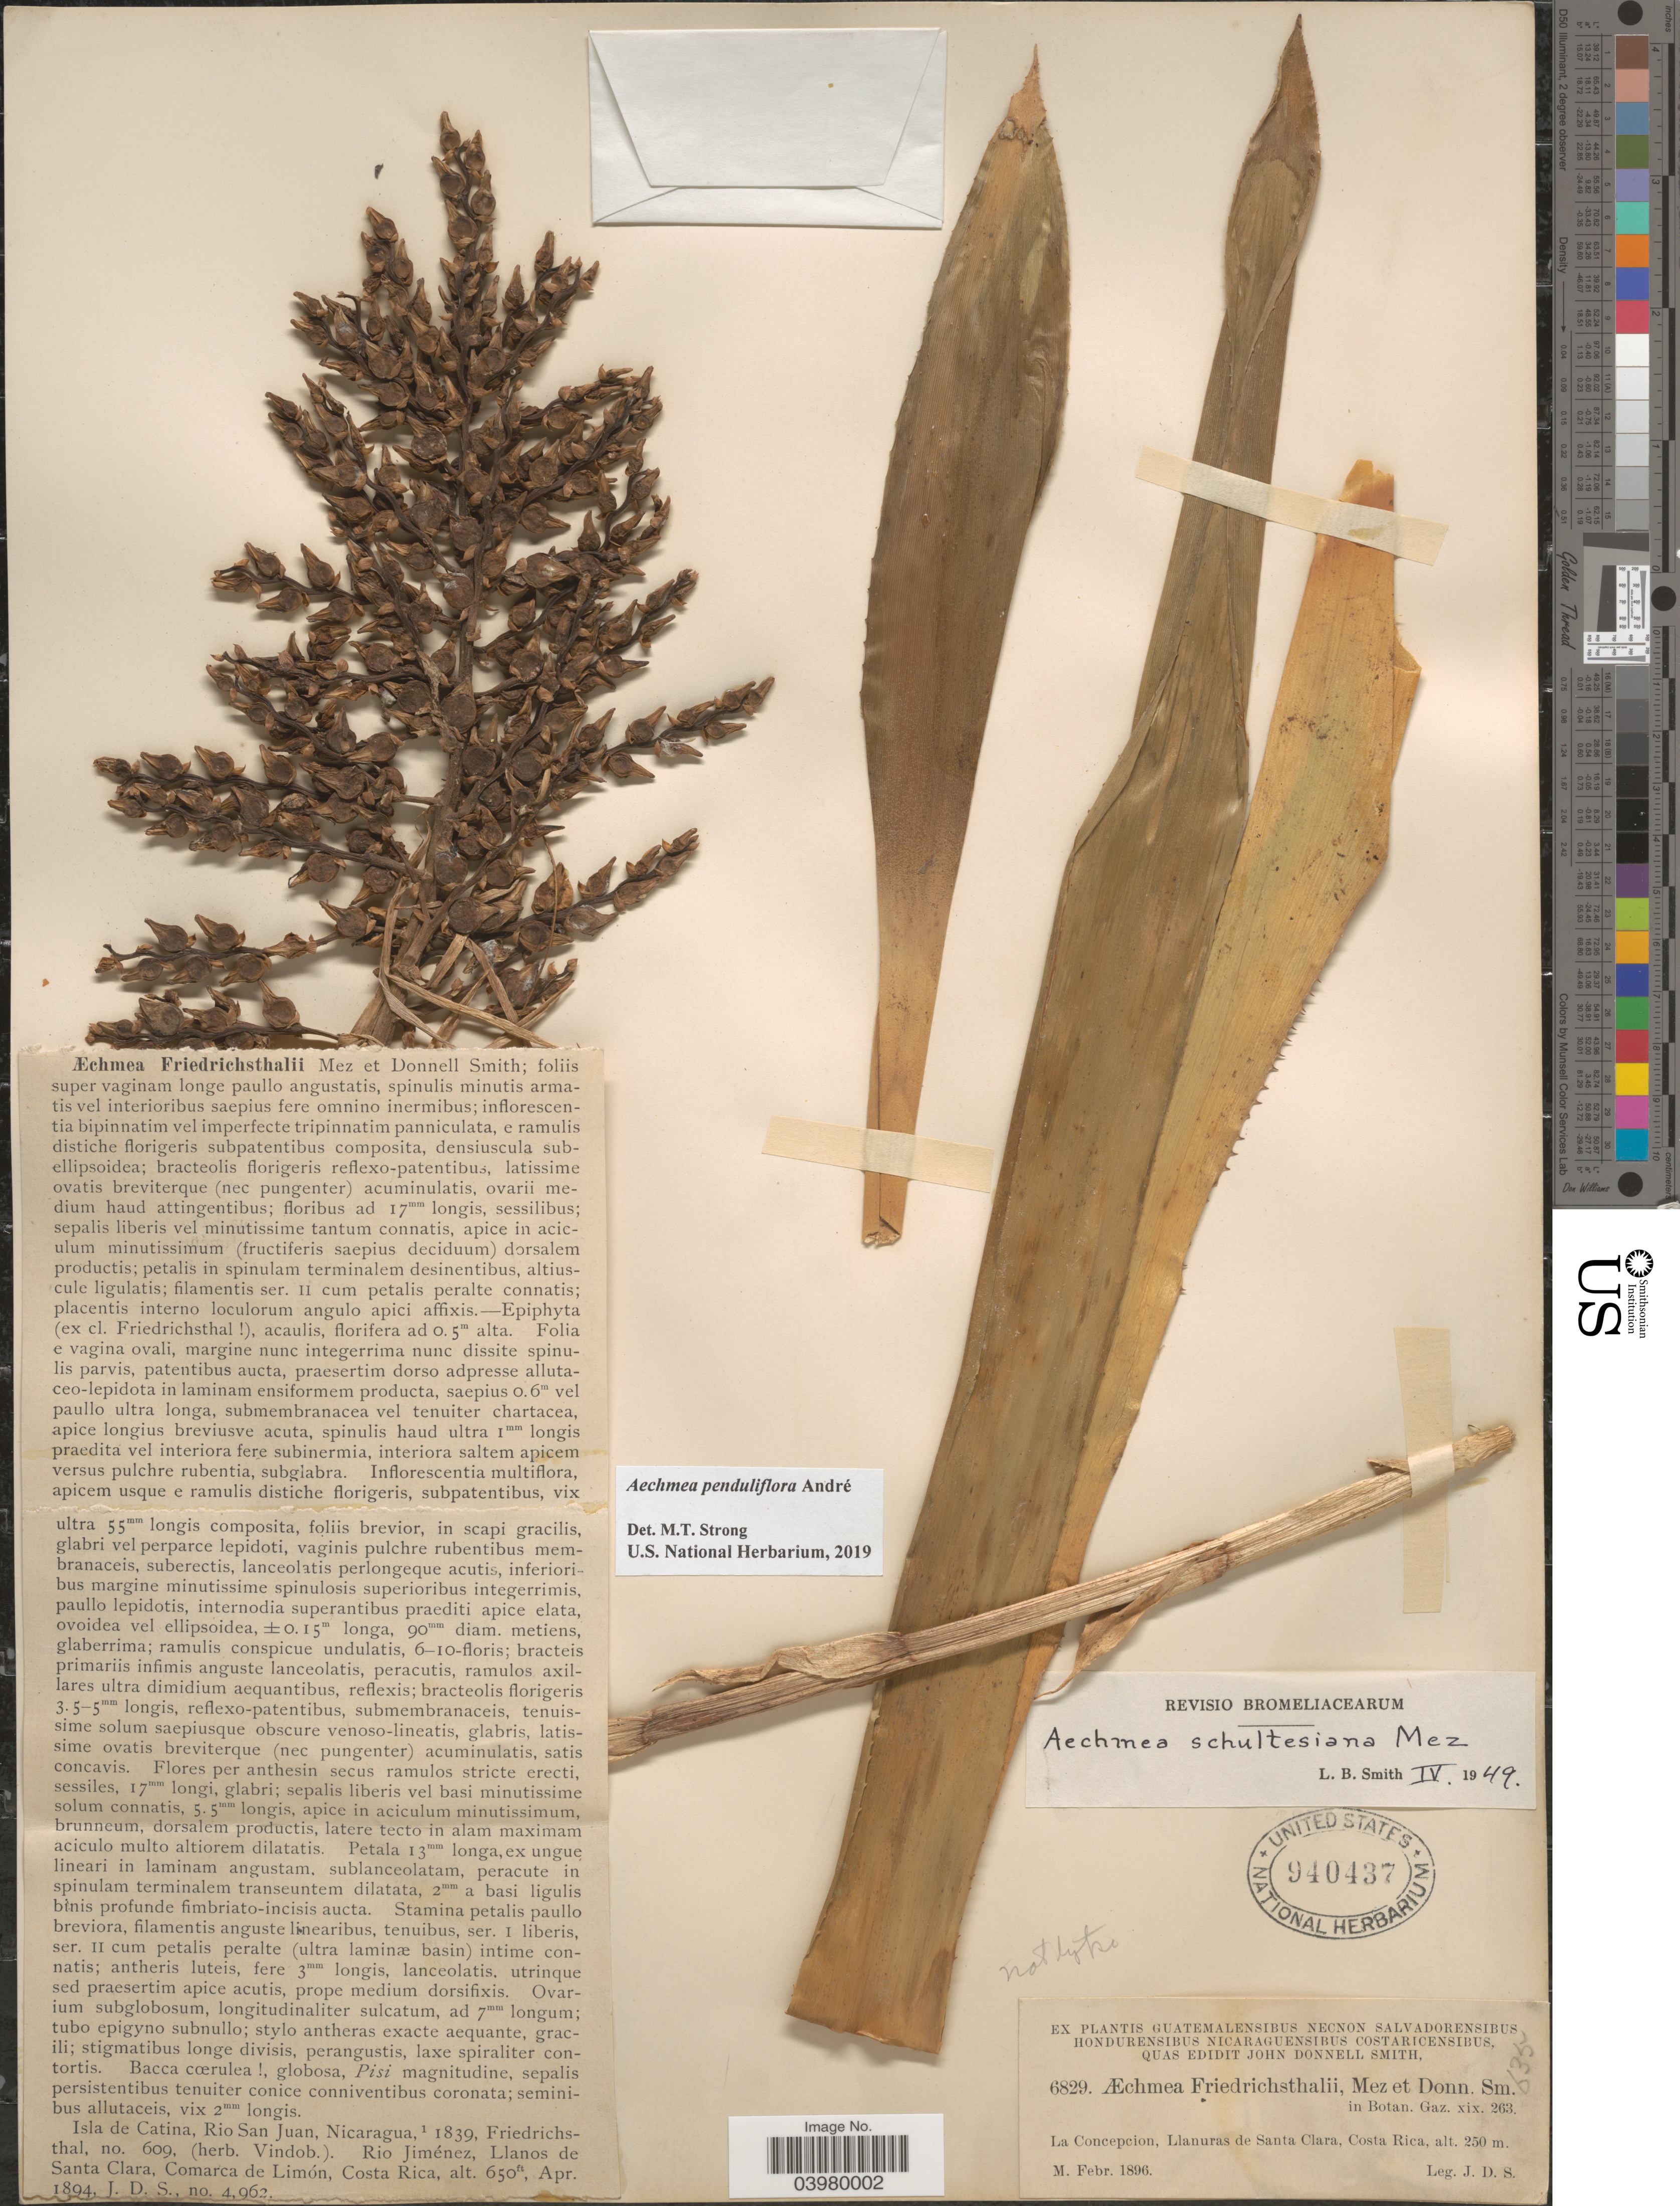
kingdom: Plantae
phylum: Tracheophyta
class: Liliopsida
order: Poales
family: Bromeliaceae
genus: Aechmea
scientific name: Aechmea penduliflora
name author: André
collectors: J. Donnell Smith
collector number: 6829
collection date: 1896-02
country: Costa Rica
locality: La Concepcion, Llanuras de Santa Clara.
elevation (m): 250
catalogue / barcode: US 940437